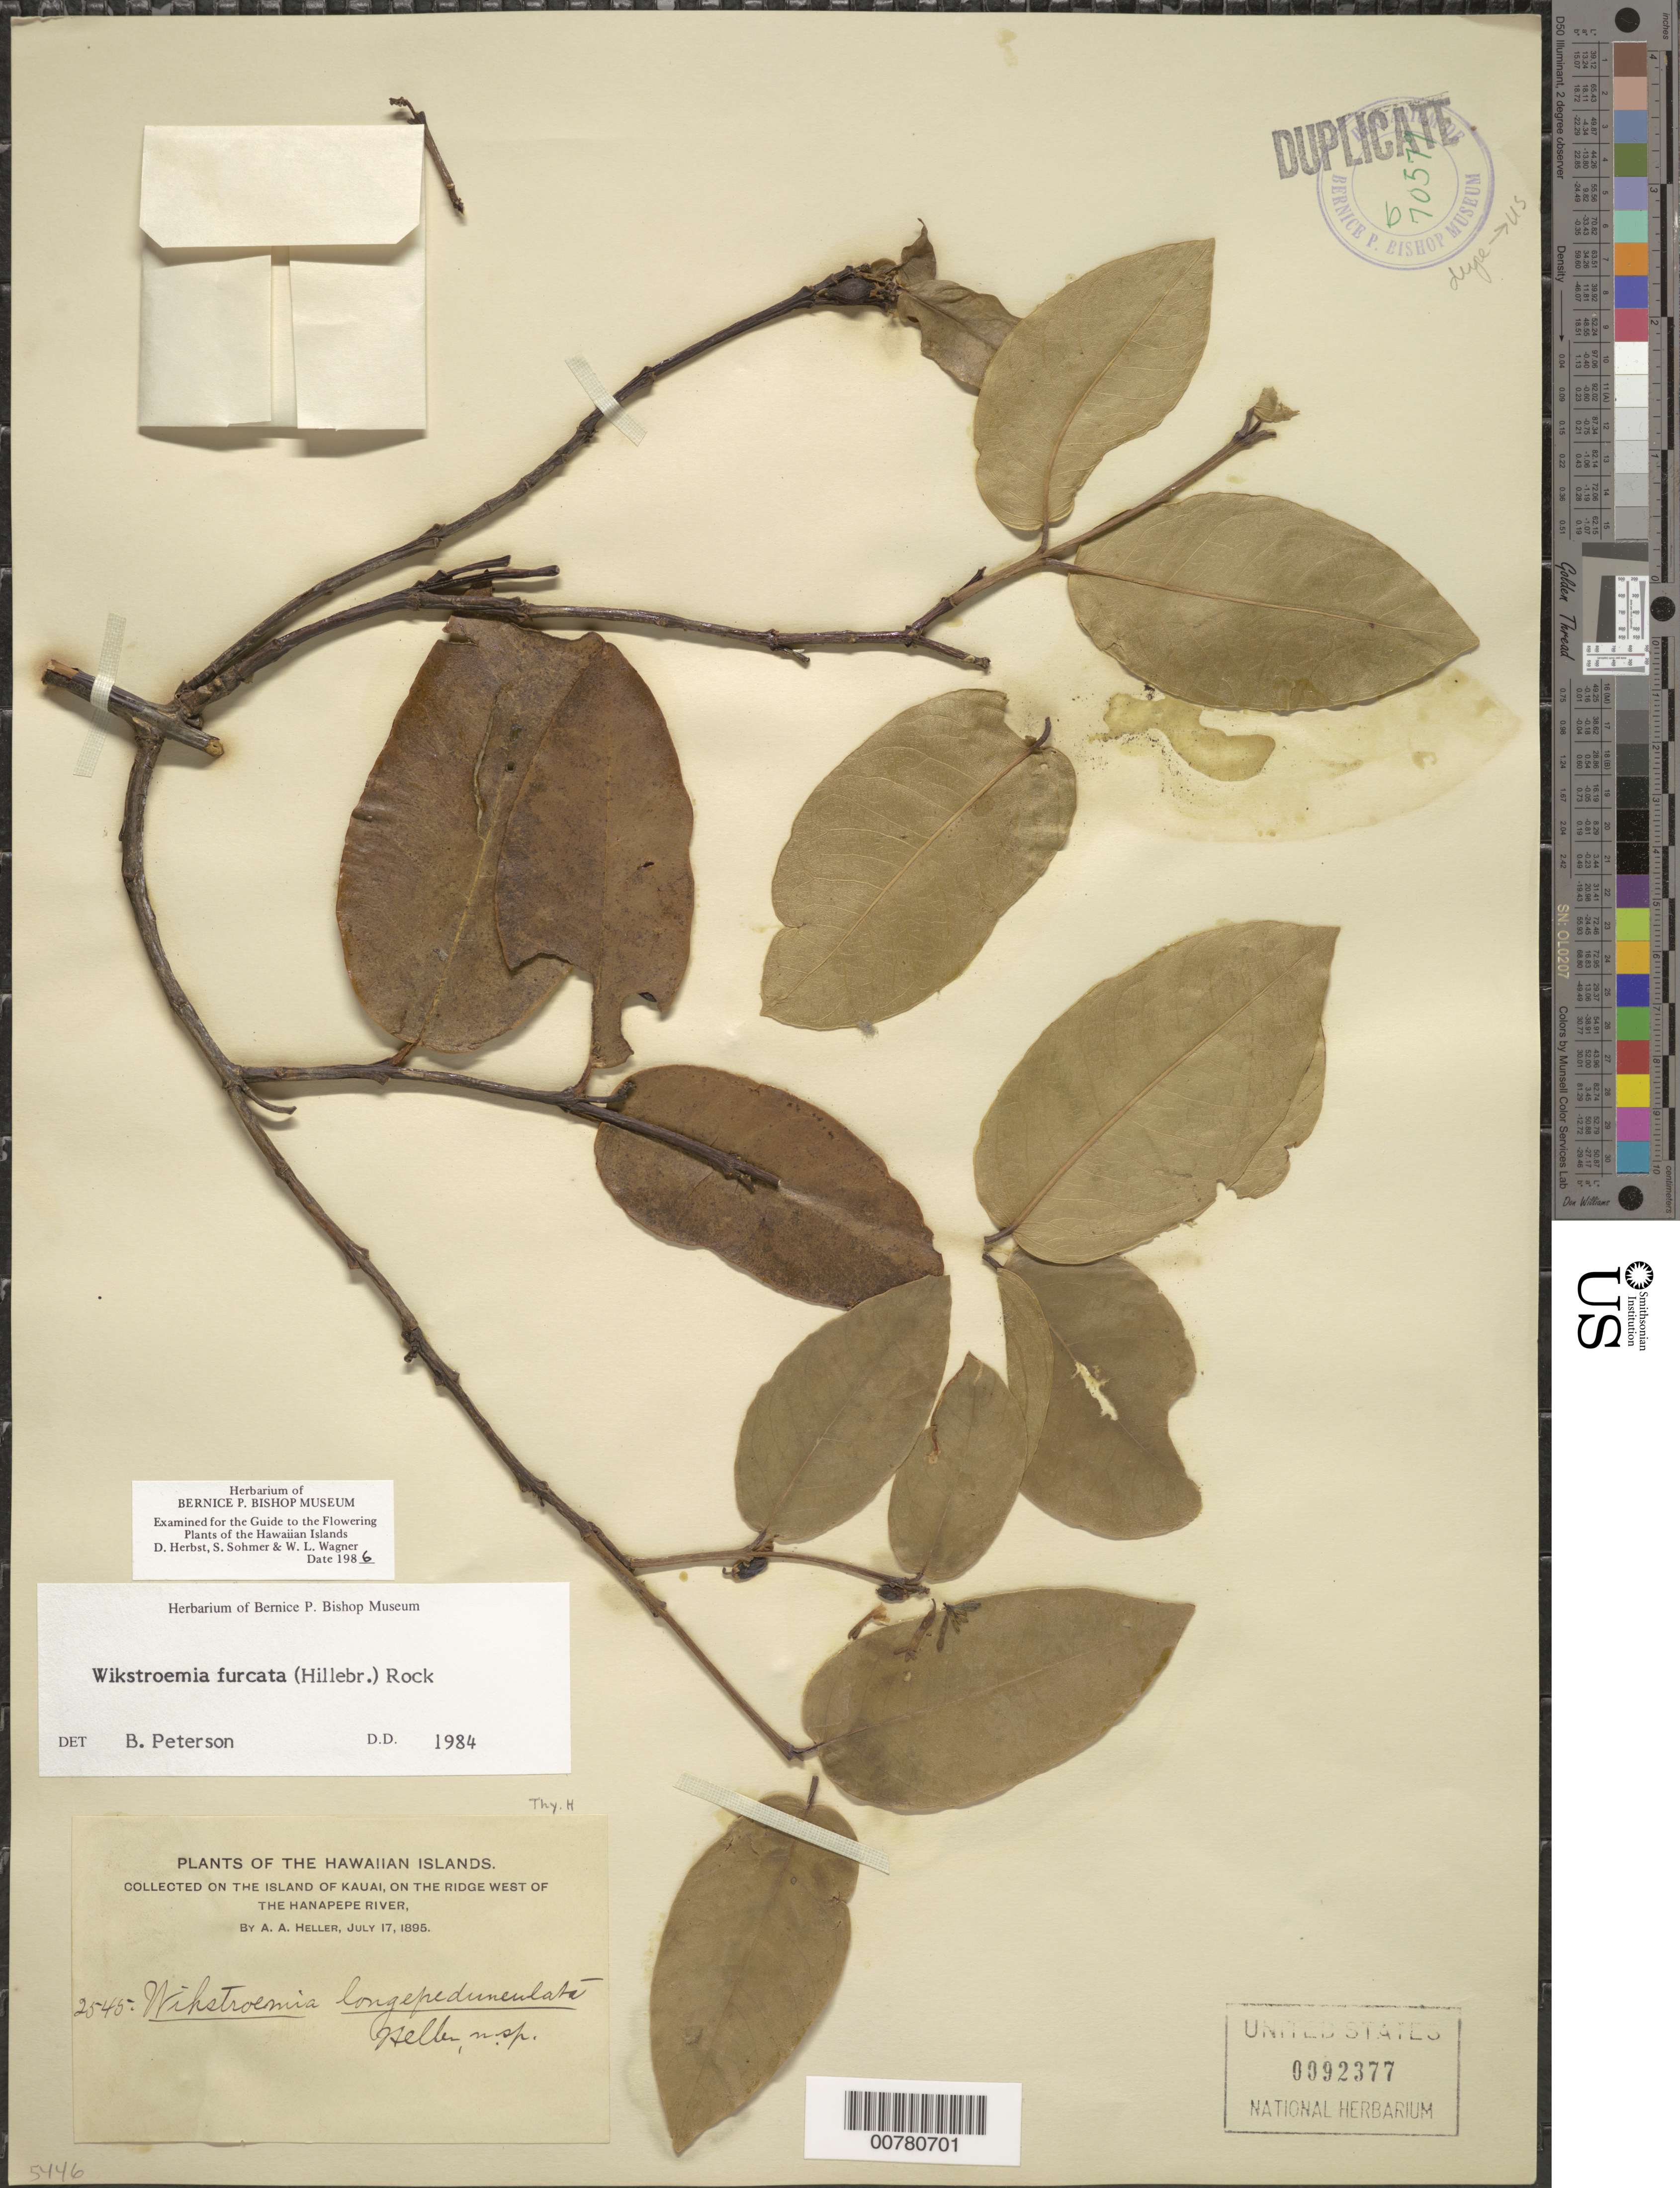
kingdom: Plantae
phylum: Tracheophyta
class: Magnoliopsida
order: Malvales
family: Thymelaeaceae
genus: Wikstroemia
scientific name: Wikstroemia furcata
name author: (Hildebr.) Rock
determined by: Wagner, W. L.; Herbst, D. R.; Sohmer, S. H.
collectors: A. A. Heller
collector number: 2545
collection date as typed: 17 Jul 1895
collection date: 1895-07-17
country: United States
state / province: Hawaii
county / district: Kaui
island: Kaua'i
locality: Ridge W of the Hanapepe River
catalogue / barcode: US 92377